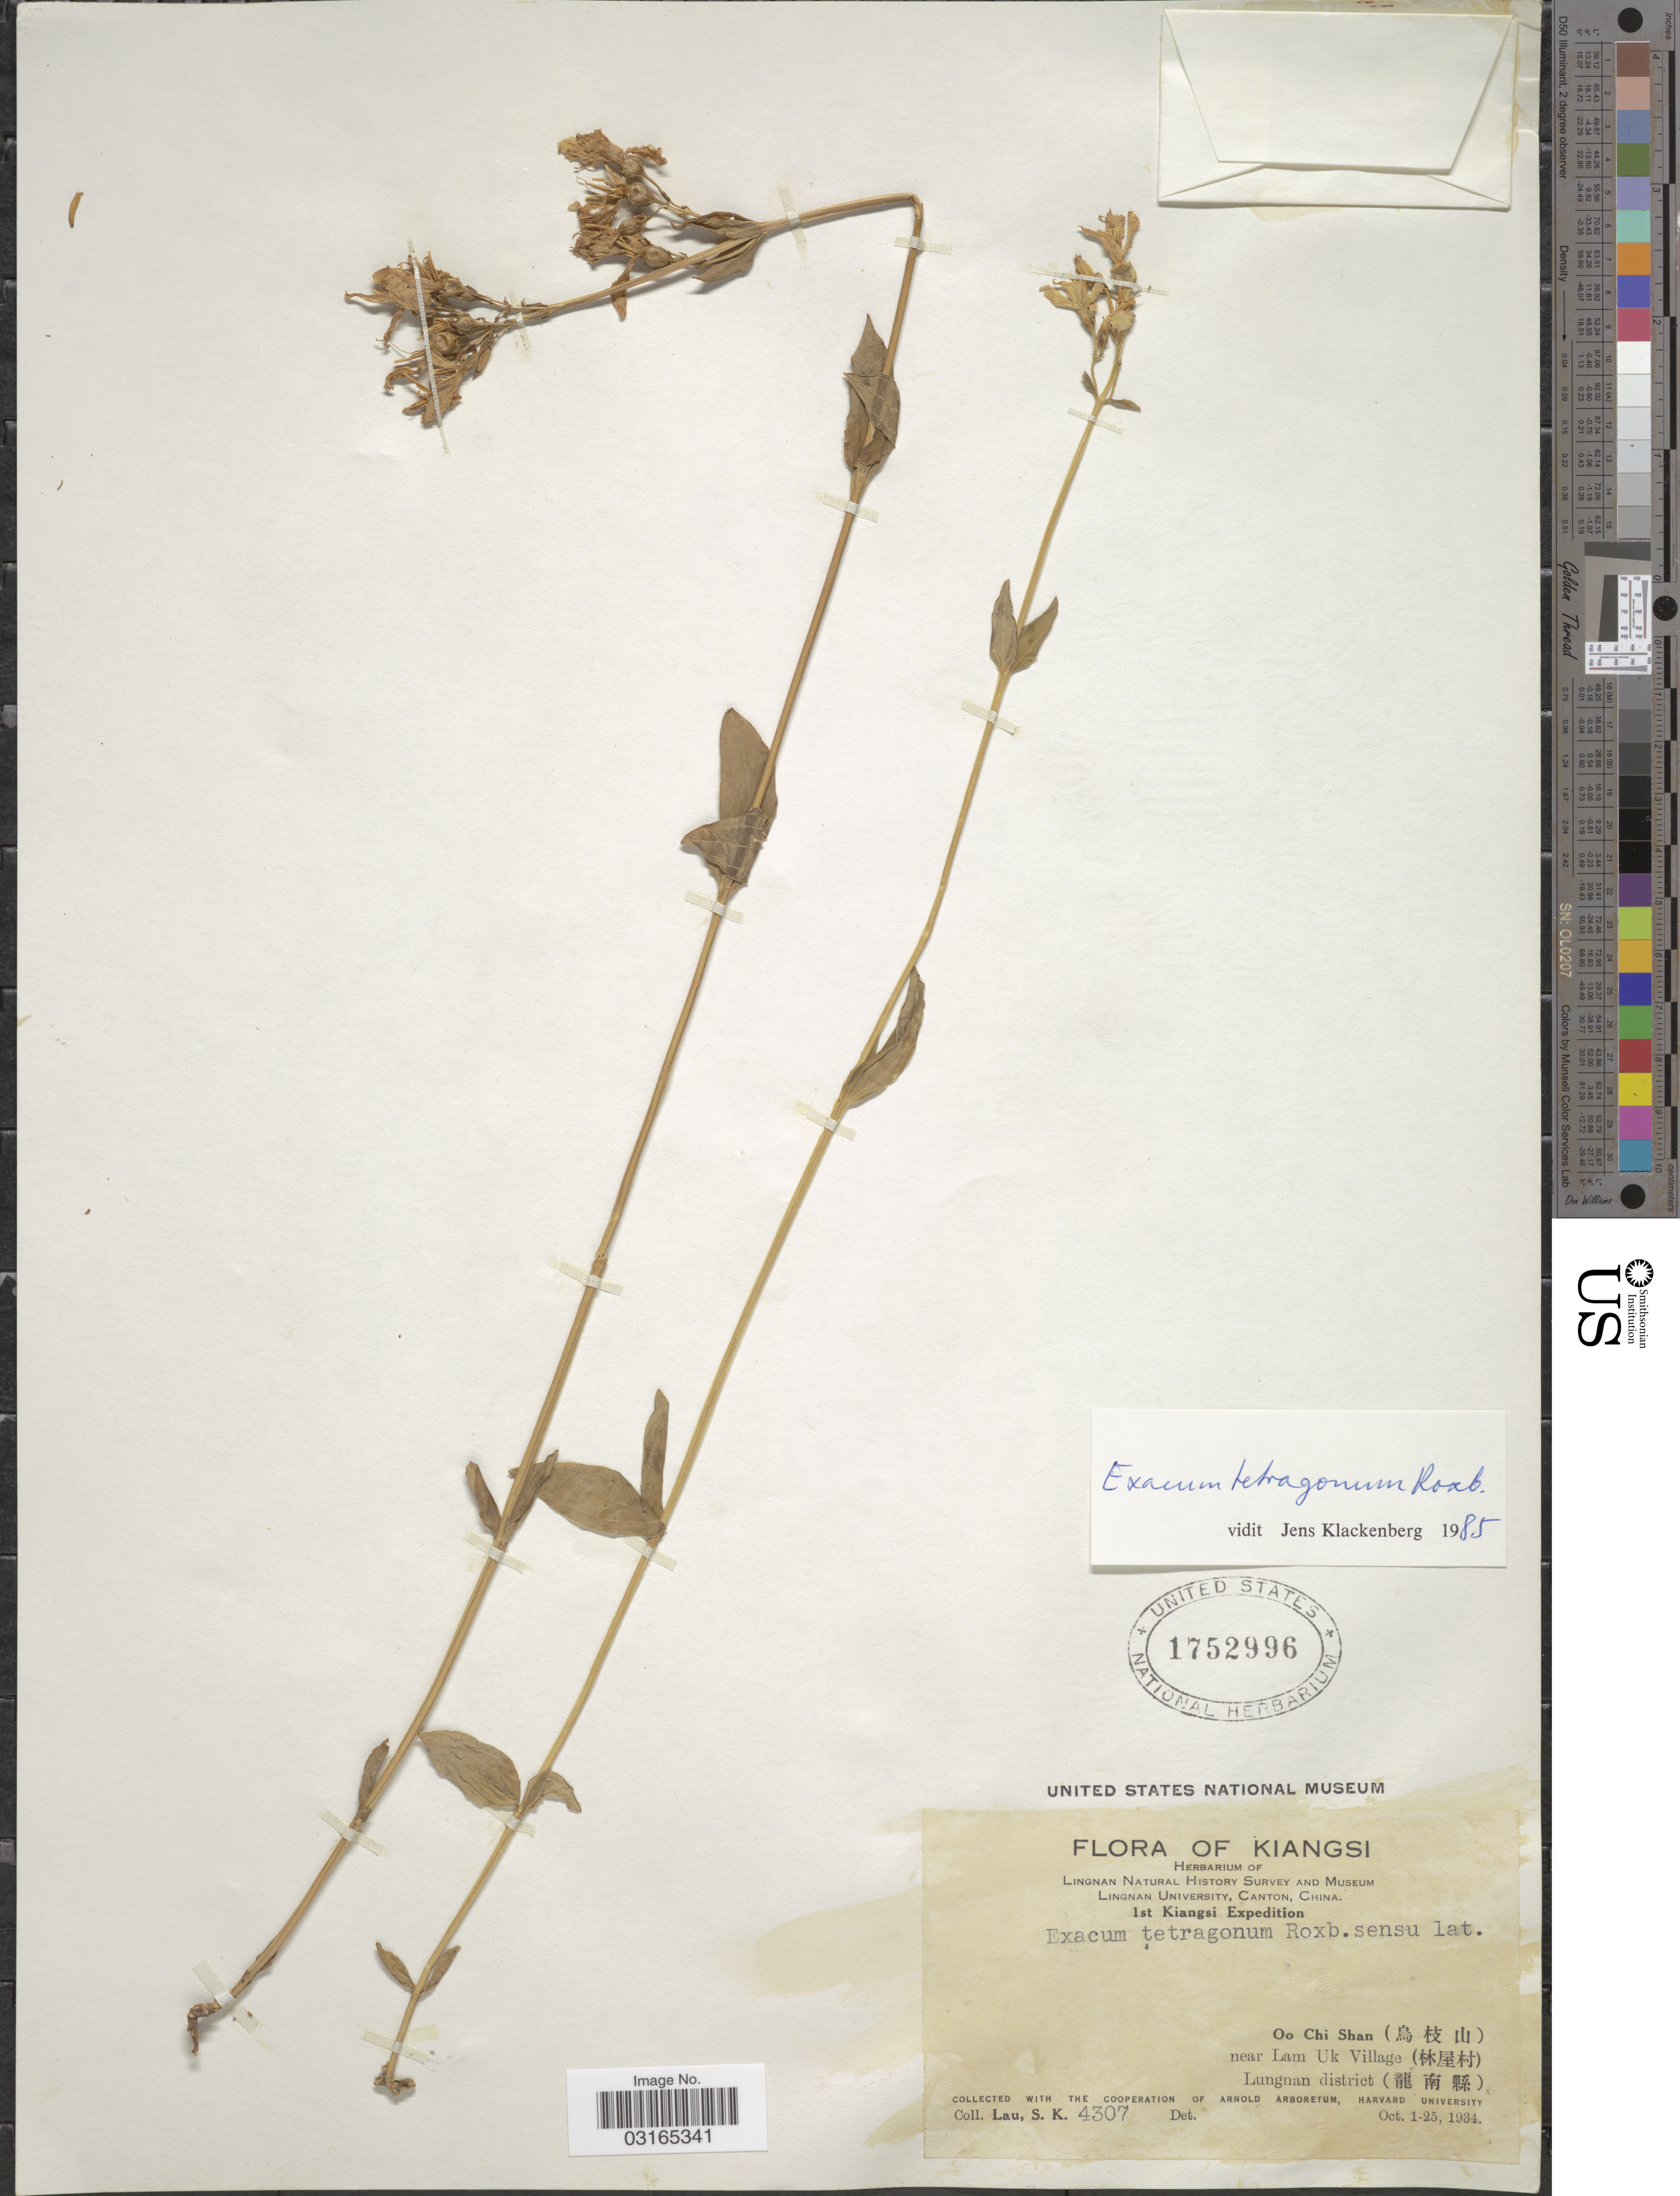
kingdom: Plantae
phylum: Tracheophyta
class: Magnoliopsida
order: Gentianales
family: Gentianaceae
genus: Exacum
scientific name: Exacum tetragonum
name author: Roxb.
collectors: S. K. Lau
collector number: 4307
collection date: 1934-10-01/1934-10-25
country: China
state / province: Jiangxi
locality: Kiangsi. Oo Chi Shan, near Lam Uk Village. Lunguan district.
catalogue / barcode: US 1752996